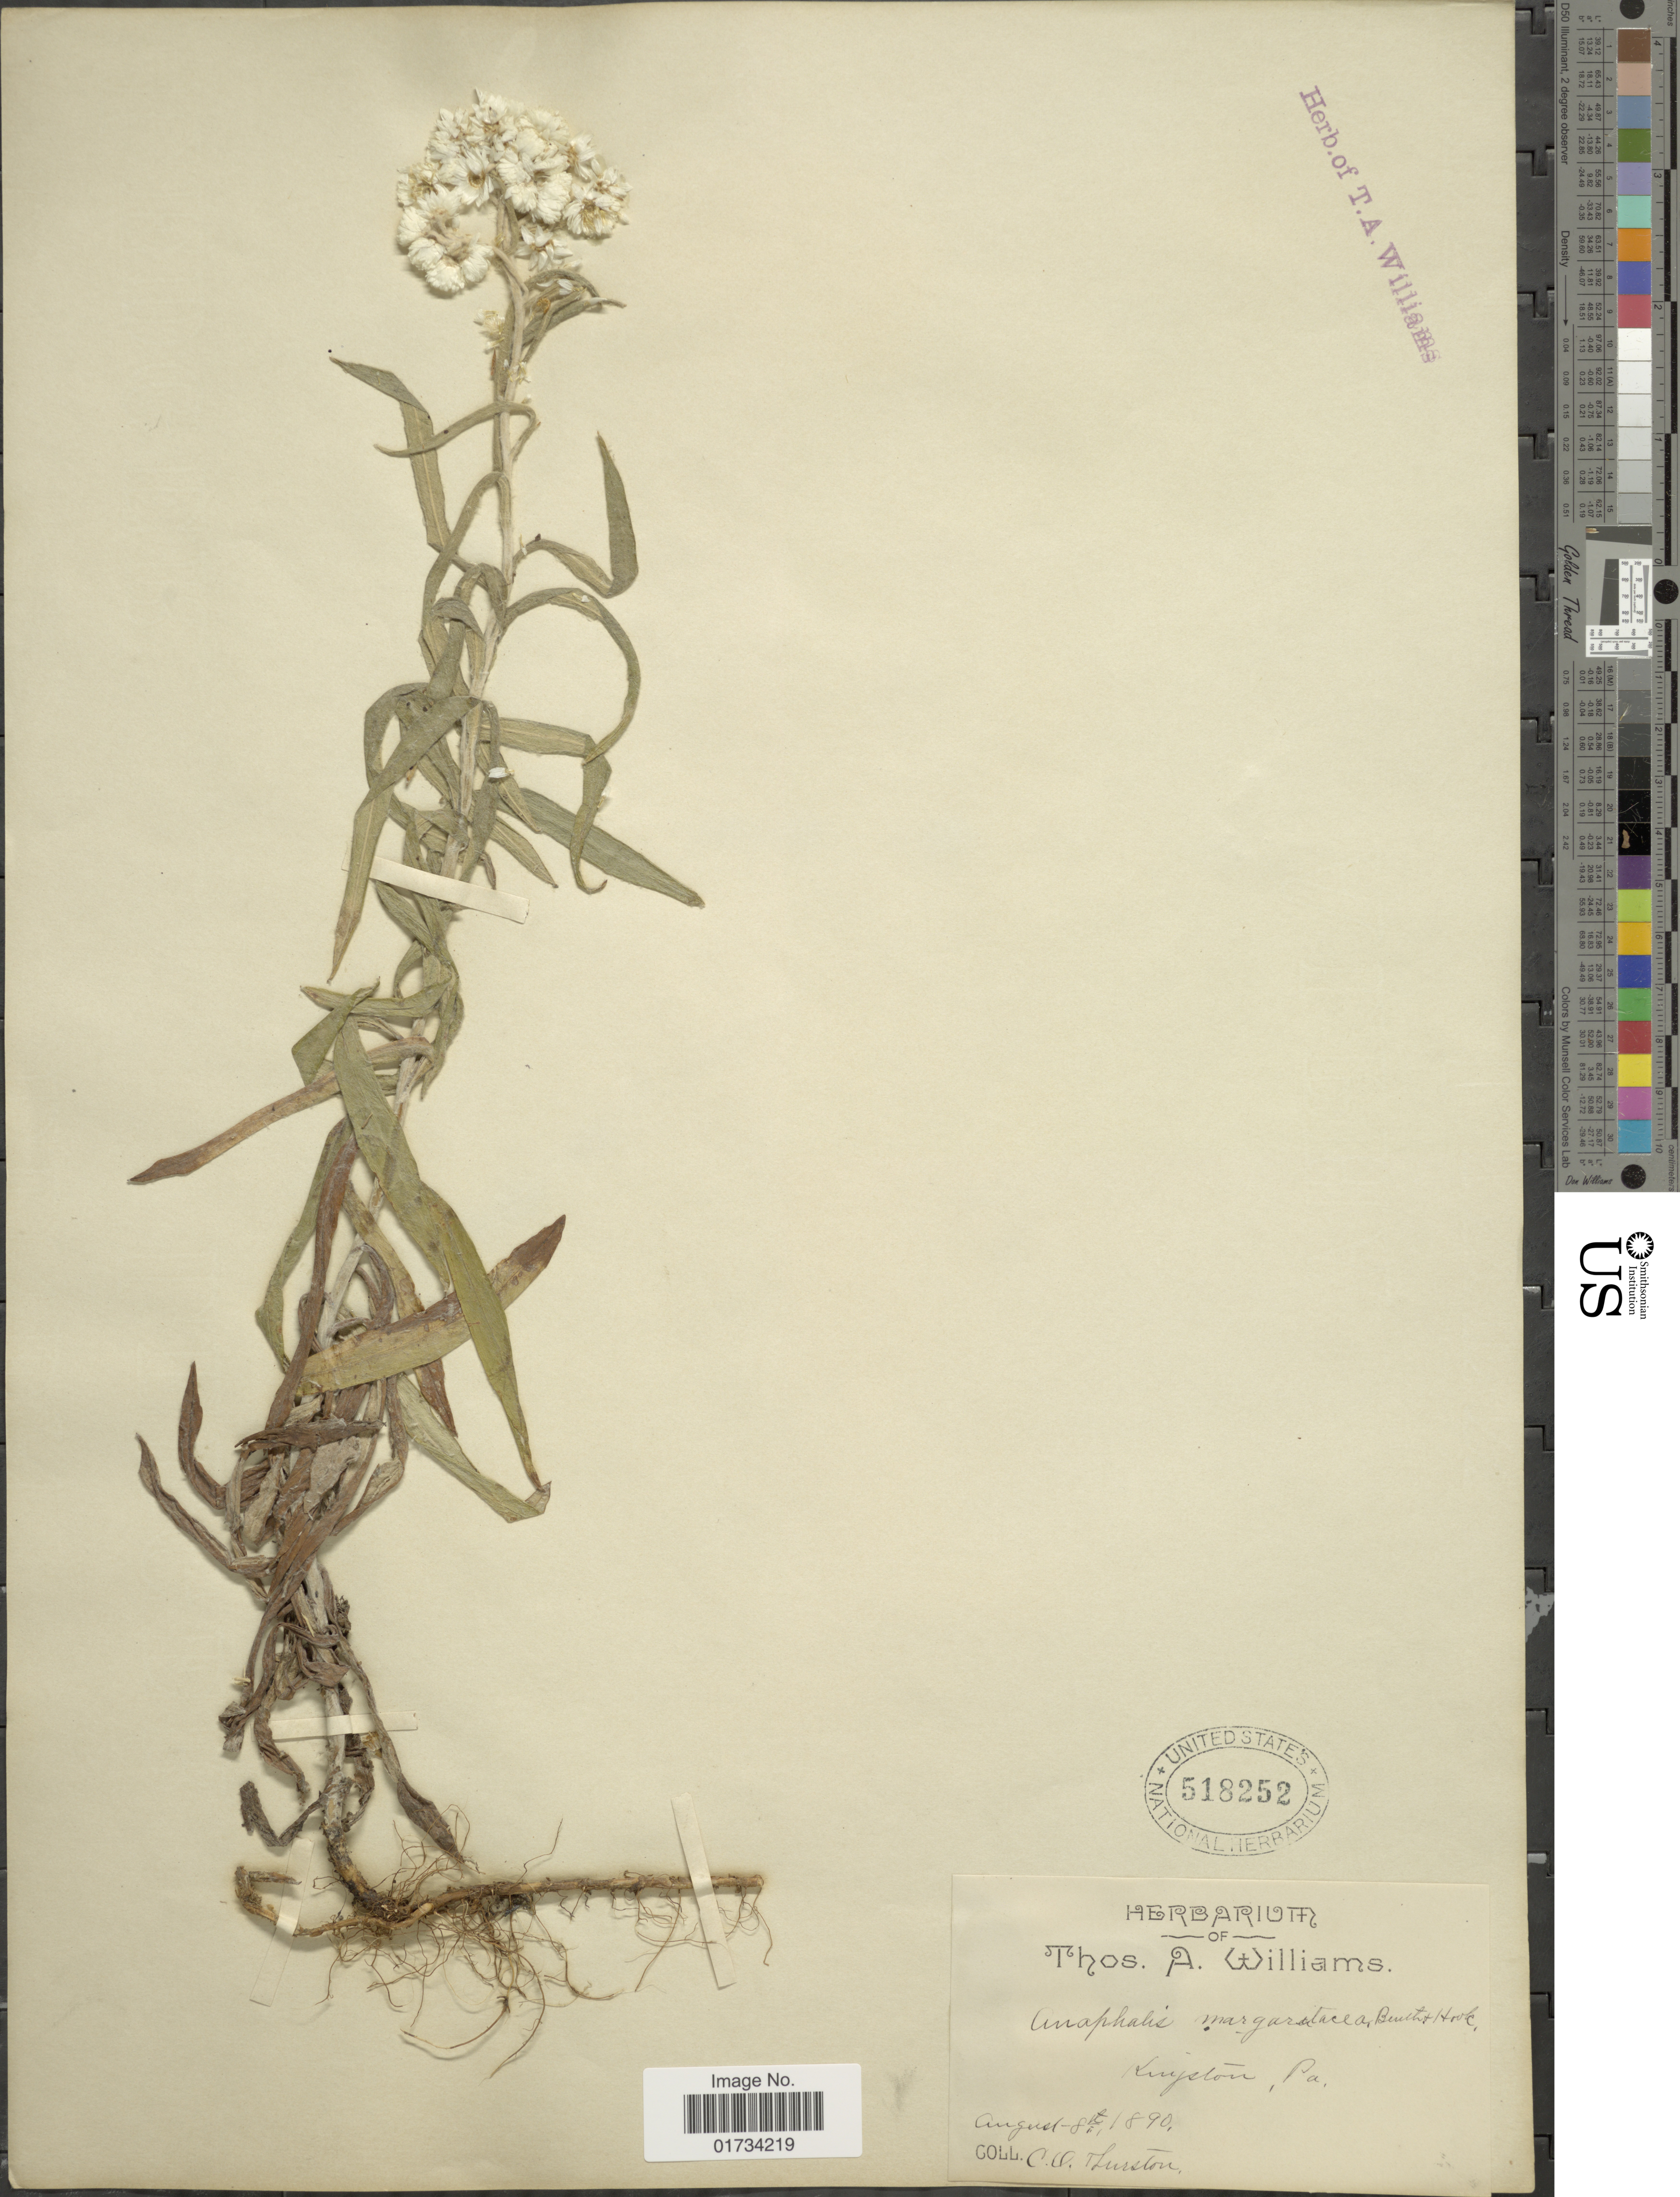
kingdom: Plantae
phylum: Tracheophyta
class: Magnoliopsida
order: Asterales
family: Asteraceae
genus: Anaphalis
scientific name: Anaphalis margaritacea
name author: (L.) Benth. & Hook. f.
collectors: C. Thurston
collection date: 1890-08-08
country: United States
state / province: Pennsylvania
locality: Kingston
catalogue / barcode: US 518252